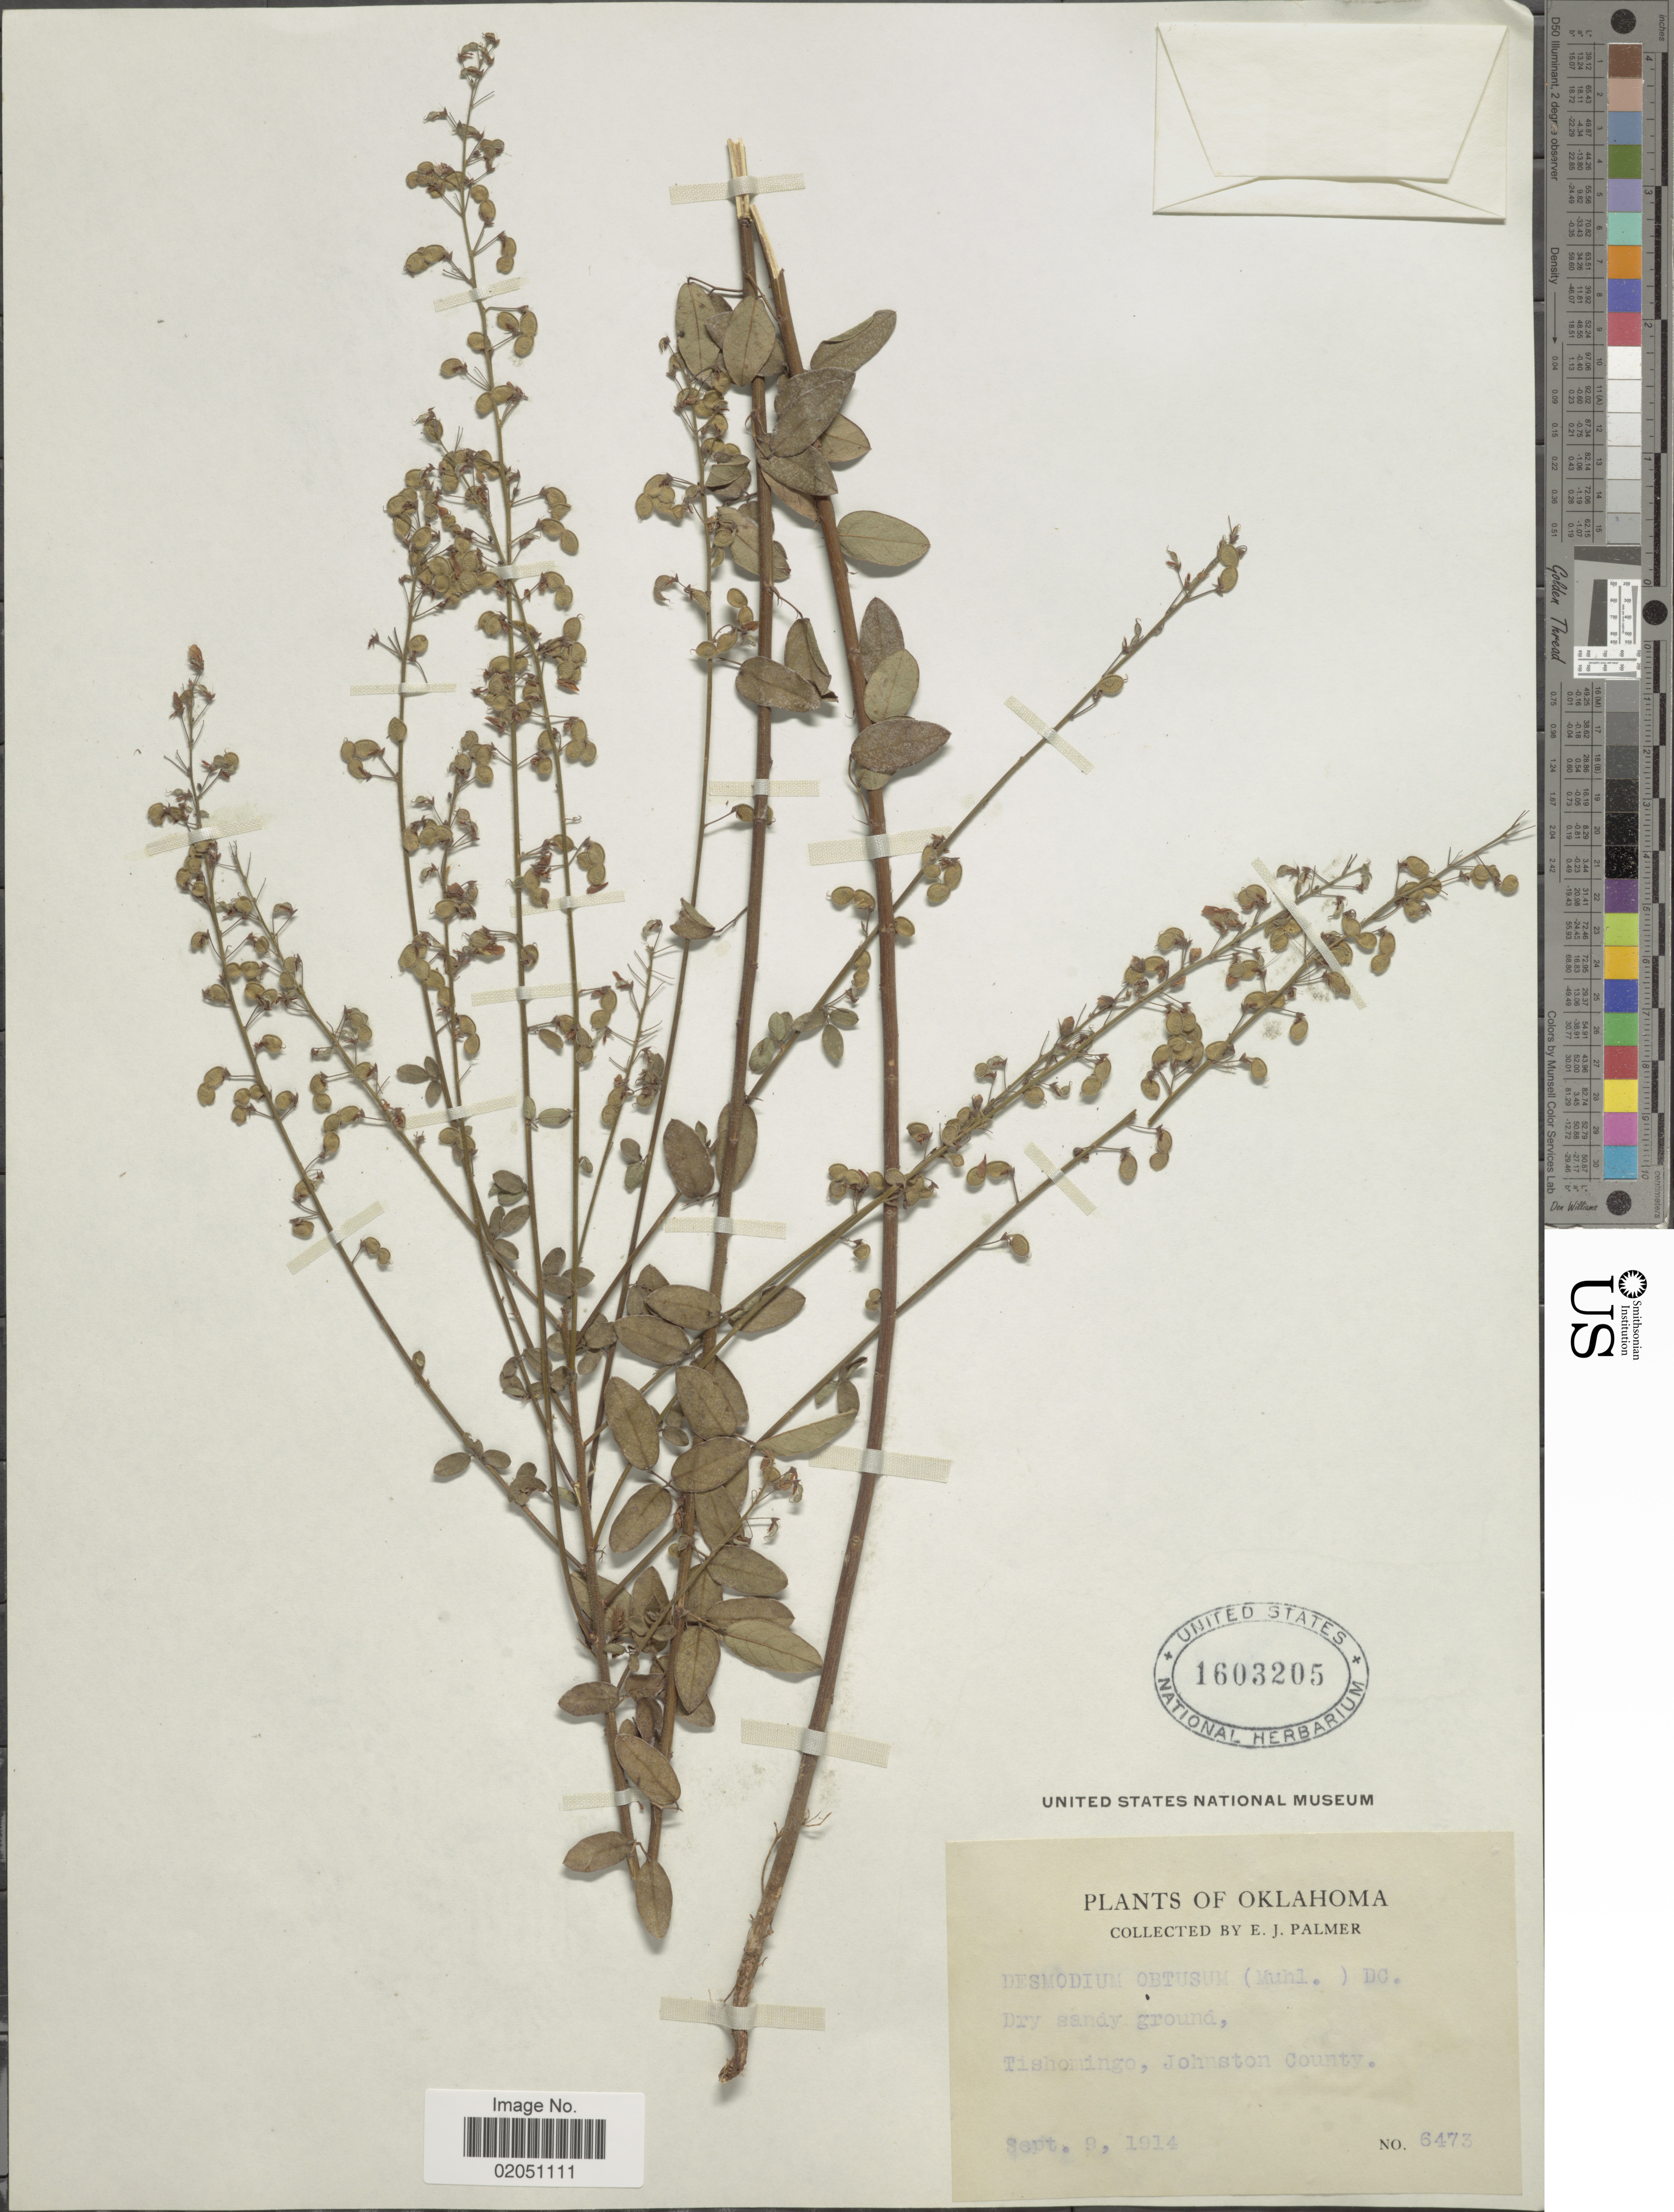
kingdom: Plantae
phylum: Tracheophyta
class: Magnoliopsida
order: Fabales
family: Fabaceae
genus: Desmodium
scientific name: Desmodium obtusum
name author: (Muhl. ex Willd.) DC.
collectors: E. J. Palmer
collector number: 673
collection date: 1914-09-09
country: United States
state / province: Oklahoma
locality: Dry sandy ground, Tishomingo, Johnston County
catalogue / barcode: US 1603205